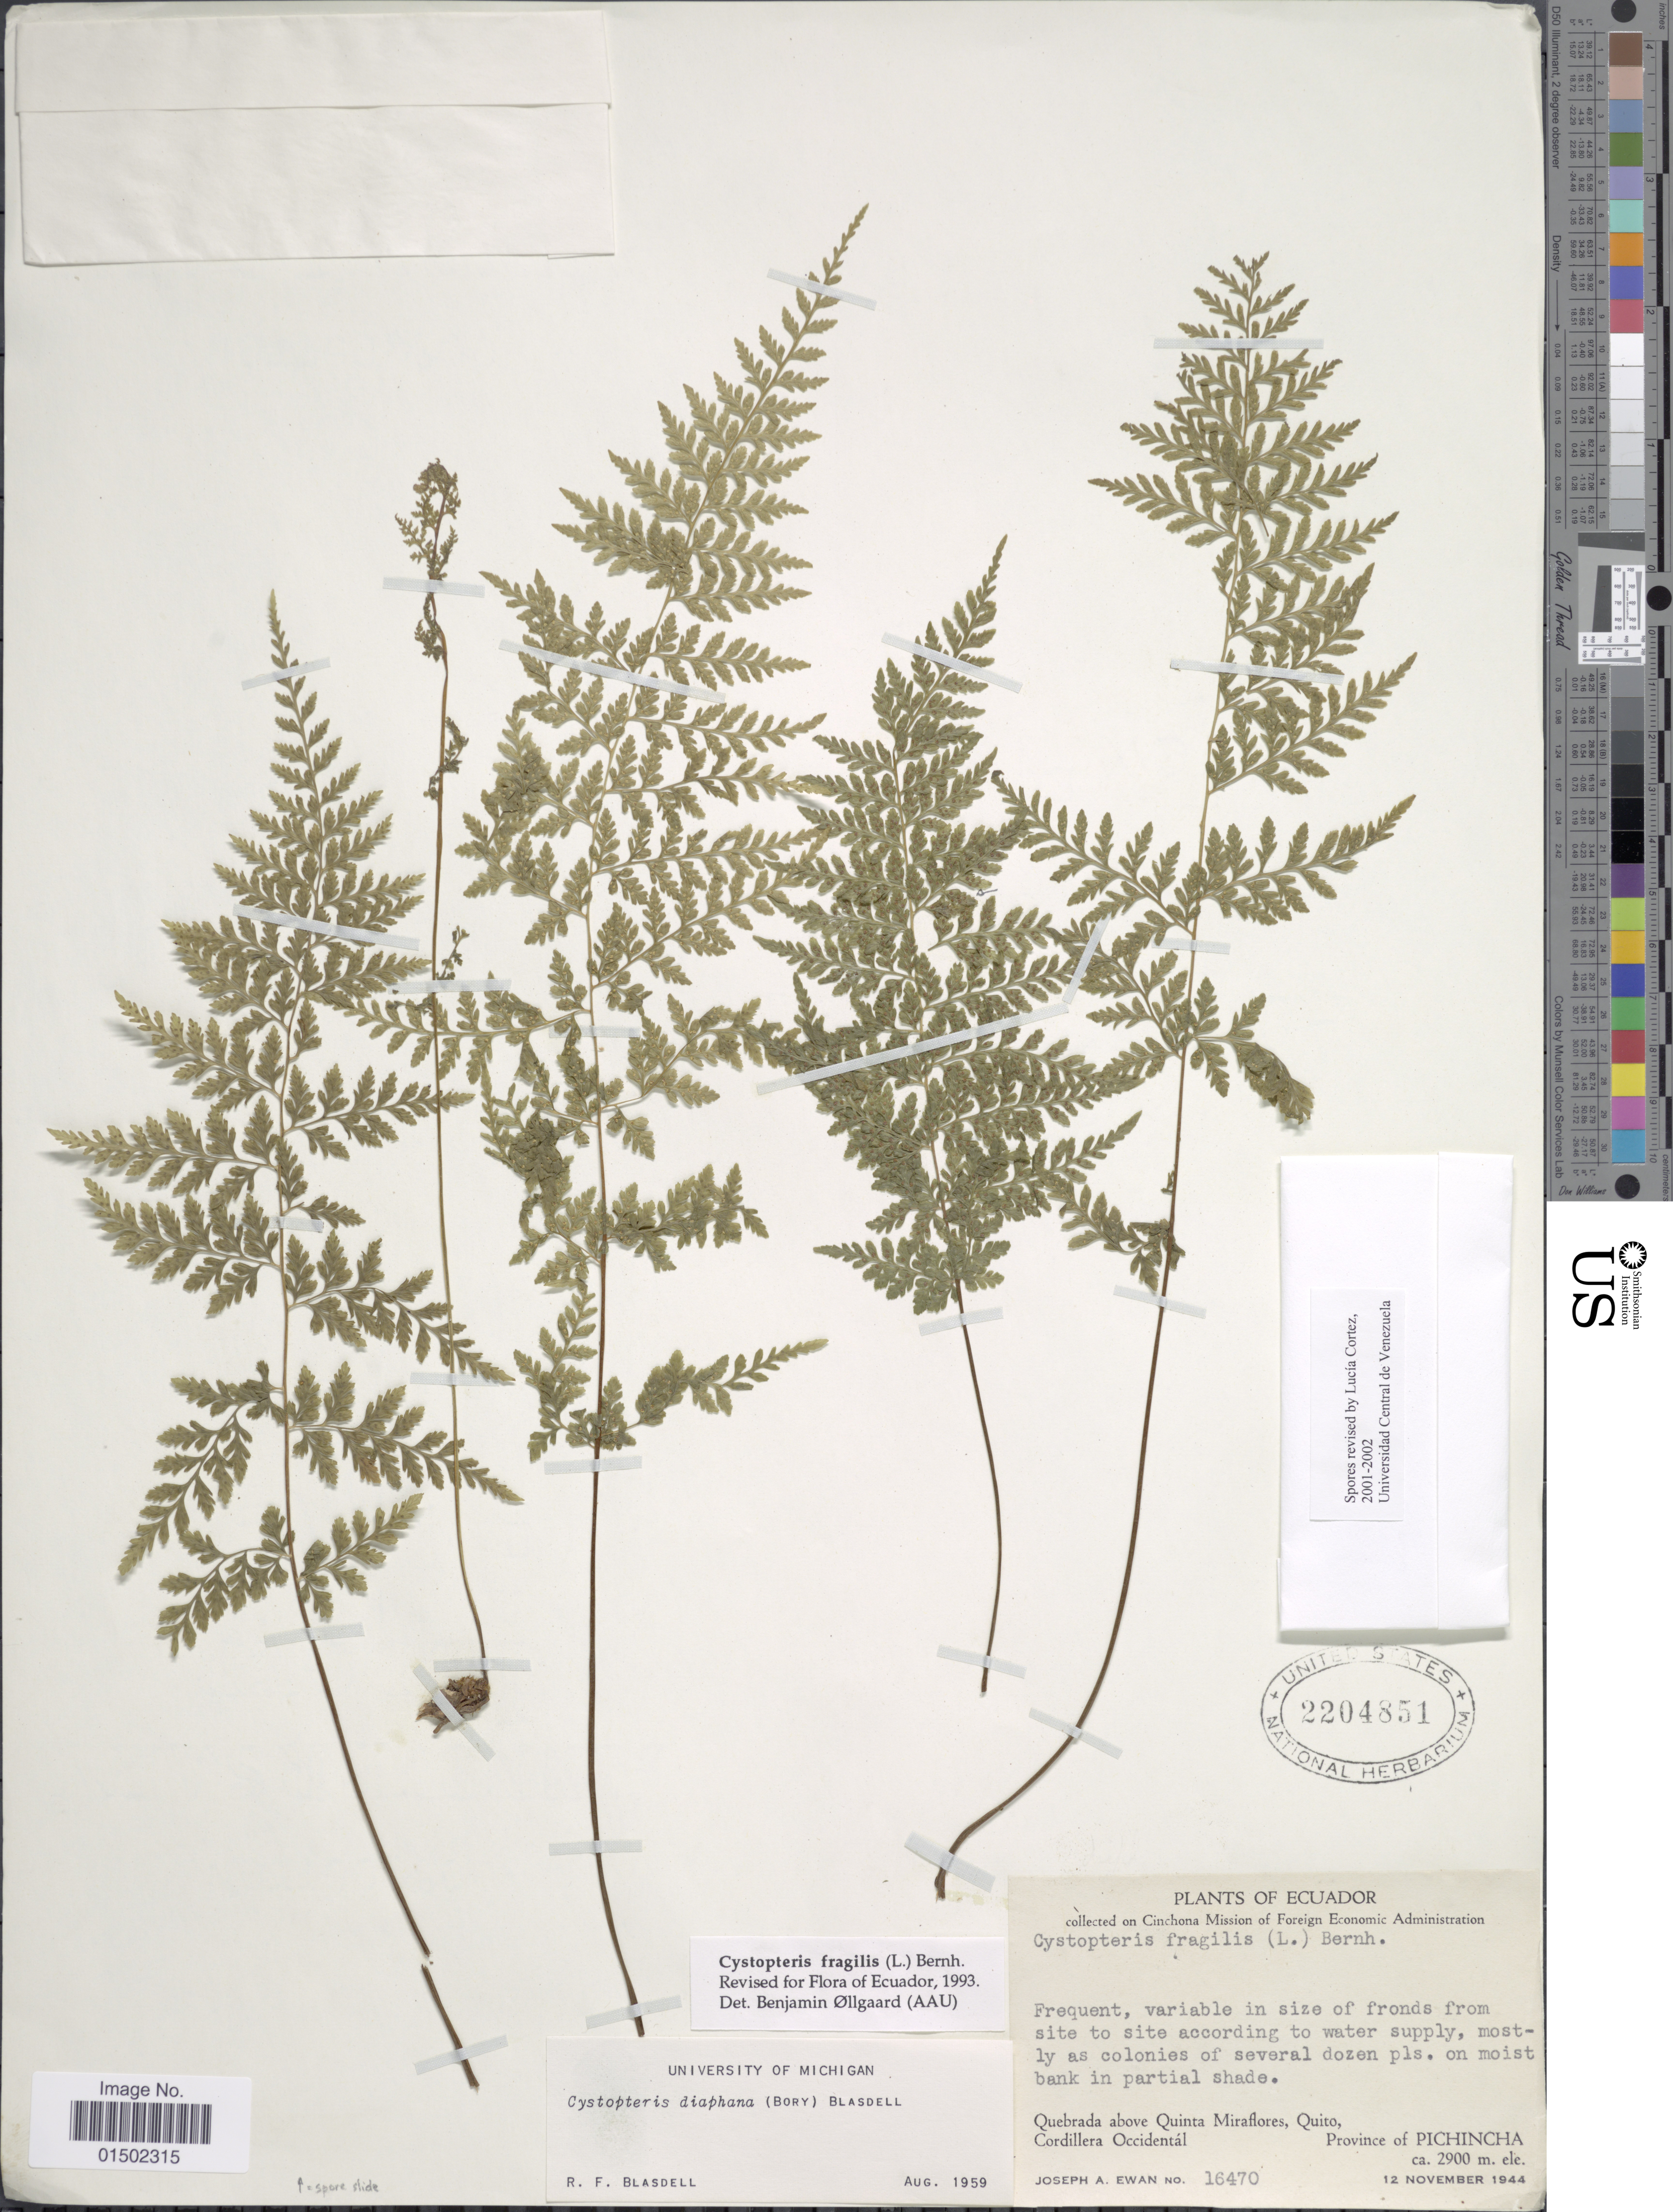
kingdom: Plantae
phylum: Tracheophyta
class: Polypodiopsida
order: Polypodiales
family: Cystopteridaceae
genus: Cystopteris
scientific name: Cystopteris fragilis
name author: (L.) Bernh.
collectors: J. A. Ewan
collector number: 16470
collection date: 1944-11-12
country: Ecuador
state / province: Pichincha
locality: Quebrada above Quinta Miraflores, Quito, Cordillera Occidental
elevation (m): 2900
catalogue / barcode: US 2204851